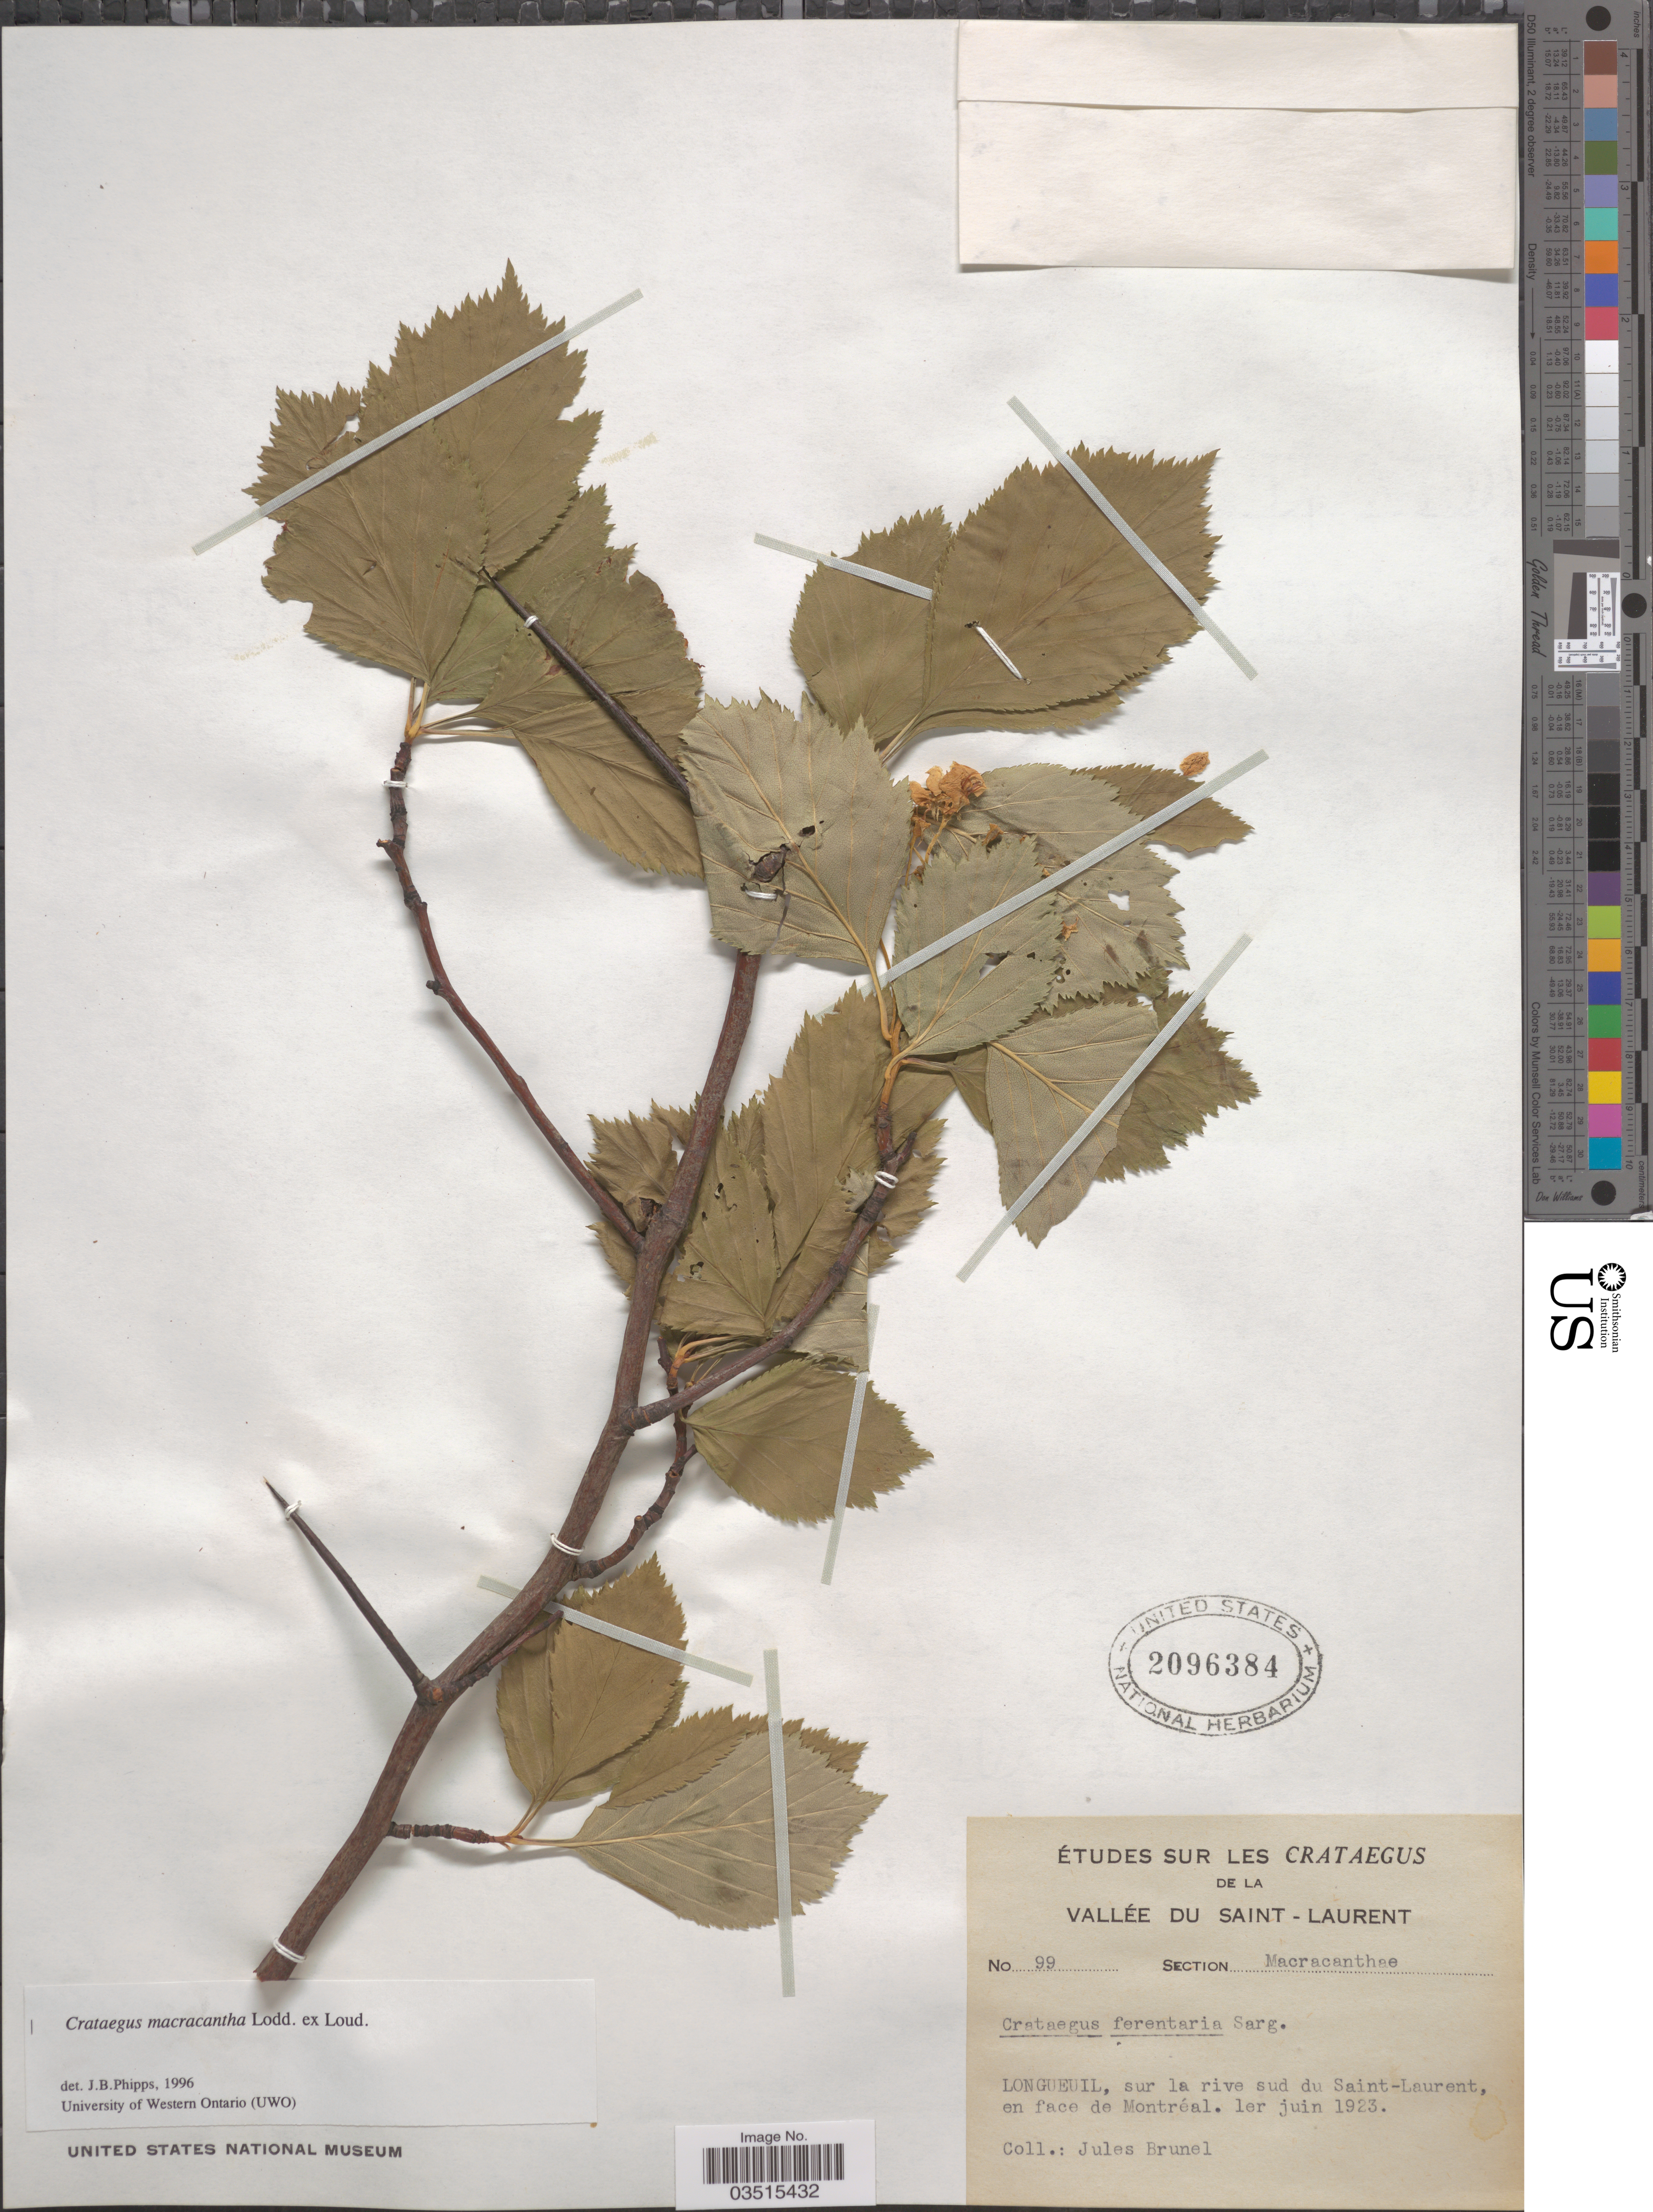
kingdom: Plantae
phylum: Tracheophyta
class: Magnoliopsida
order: Rosales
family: Rosaceae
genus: Crataegus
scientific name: Crataegus macracantha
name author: (Lindl.) Lodd. ex Loudon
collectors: J. Brunel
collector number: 99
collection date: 1923-06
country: Canada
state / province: Quebec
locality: Vallée du Saint - Laurent. Longueuil, sur la rive sud du Saint-Laurent, en face de Montréal.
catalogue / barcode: US 2096384